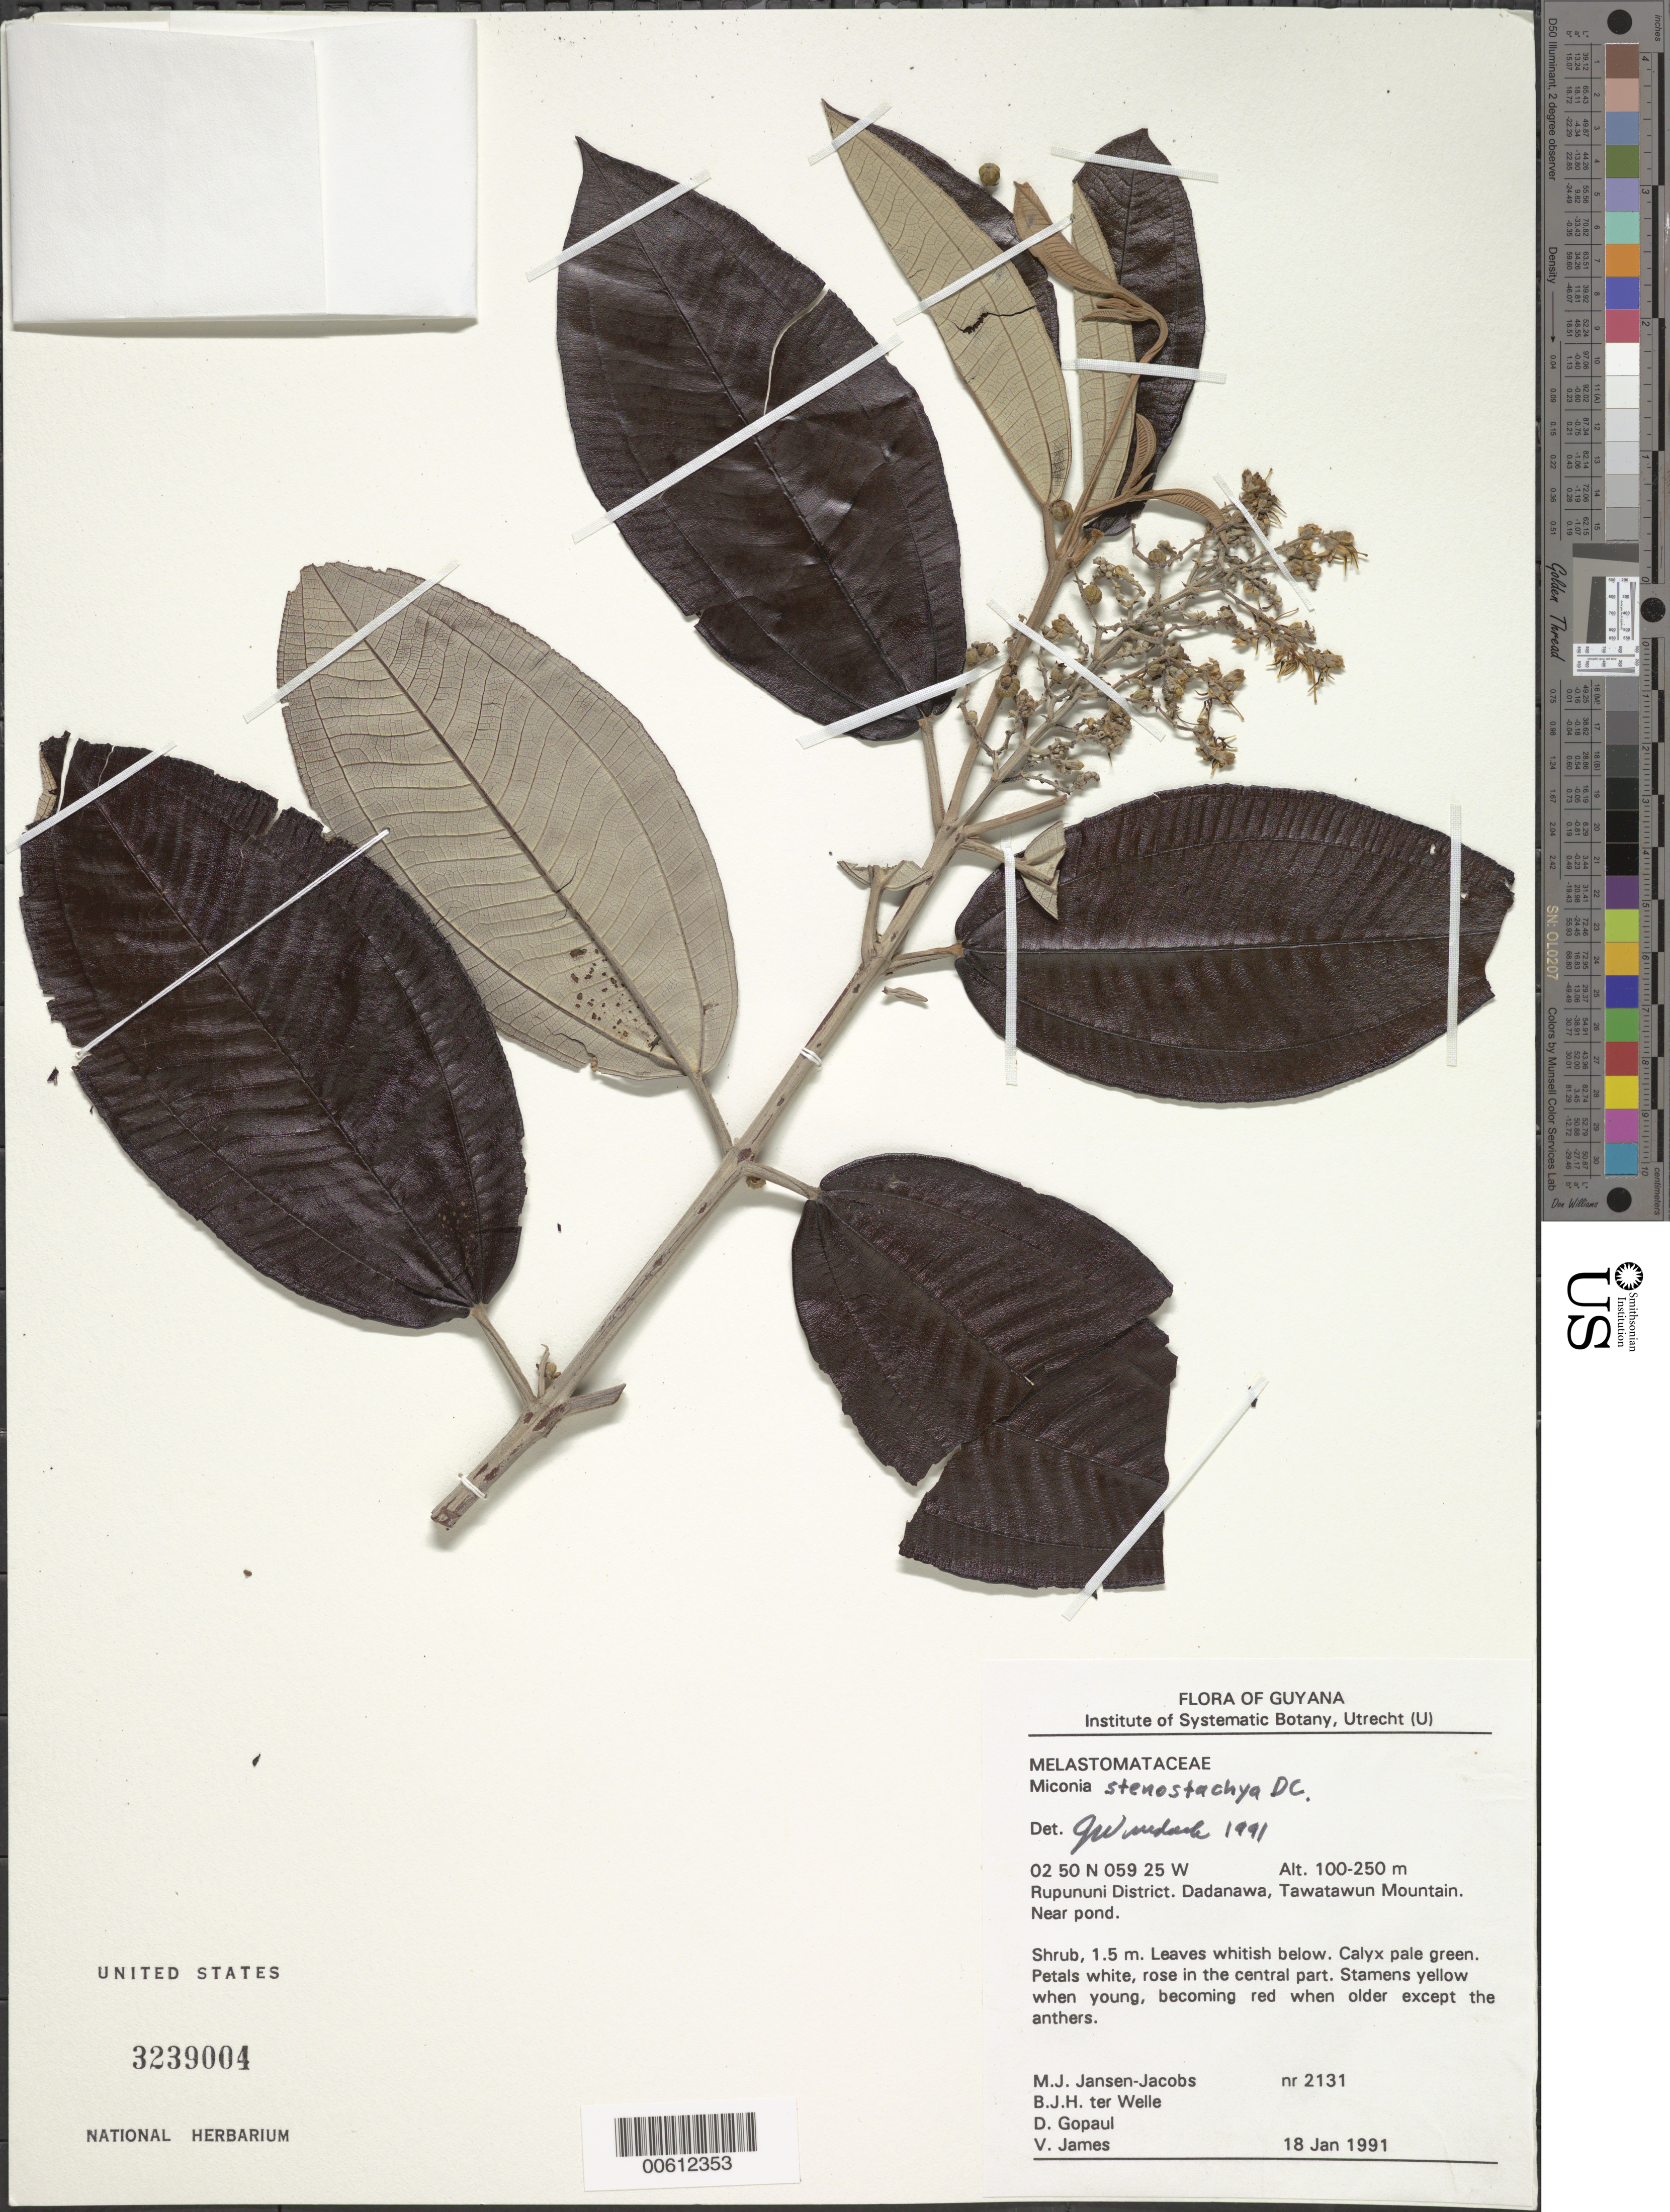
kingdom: Plantae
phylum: Tracheophyta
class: Magnoliopsida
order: Myrtales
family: Melastomataceae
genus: Miconia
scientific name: Miconia stenostachya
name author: DC.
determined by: Wurdack, John J., (US), US (UNITED STATES)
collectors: M. J. Jansen-Jacobs, B. Welle, D. Gopaul & V. James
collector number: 2131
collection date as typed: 18-Jan-91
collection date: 1991-01-18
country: Guyana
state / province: U. Takutu-U. Essequibo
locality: Tawatawun Mountain, Dadanawa, Rupununi District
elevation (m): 100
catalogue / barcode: US 3239004